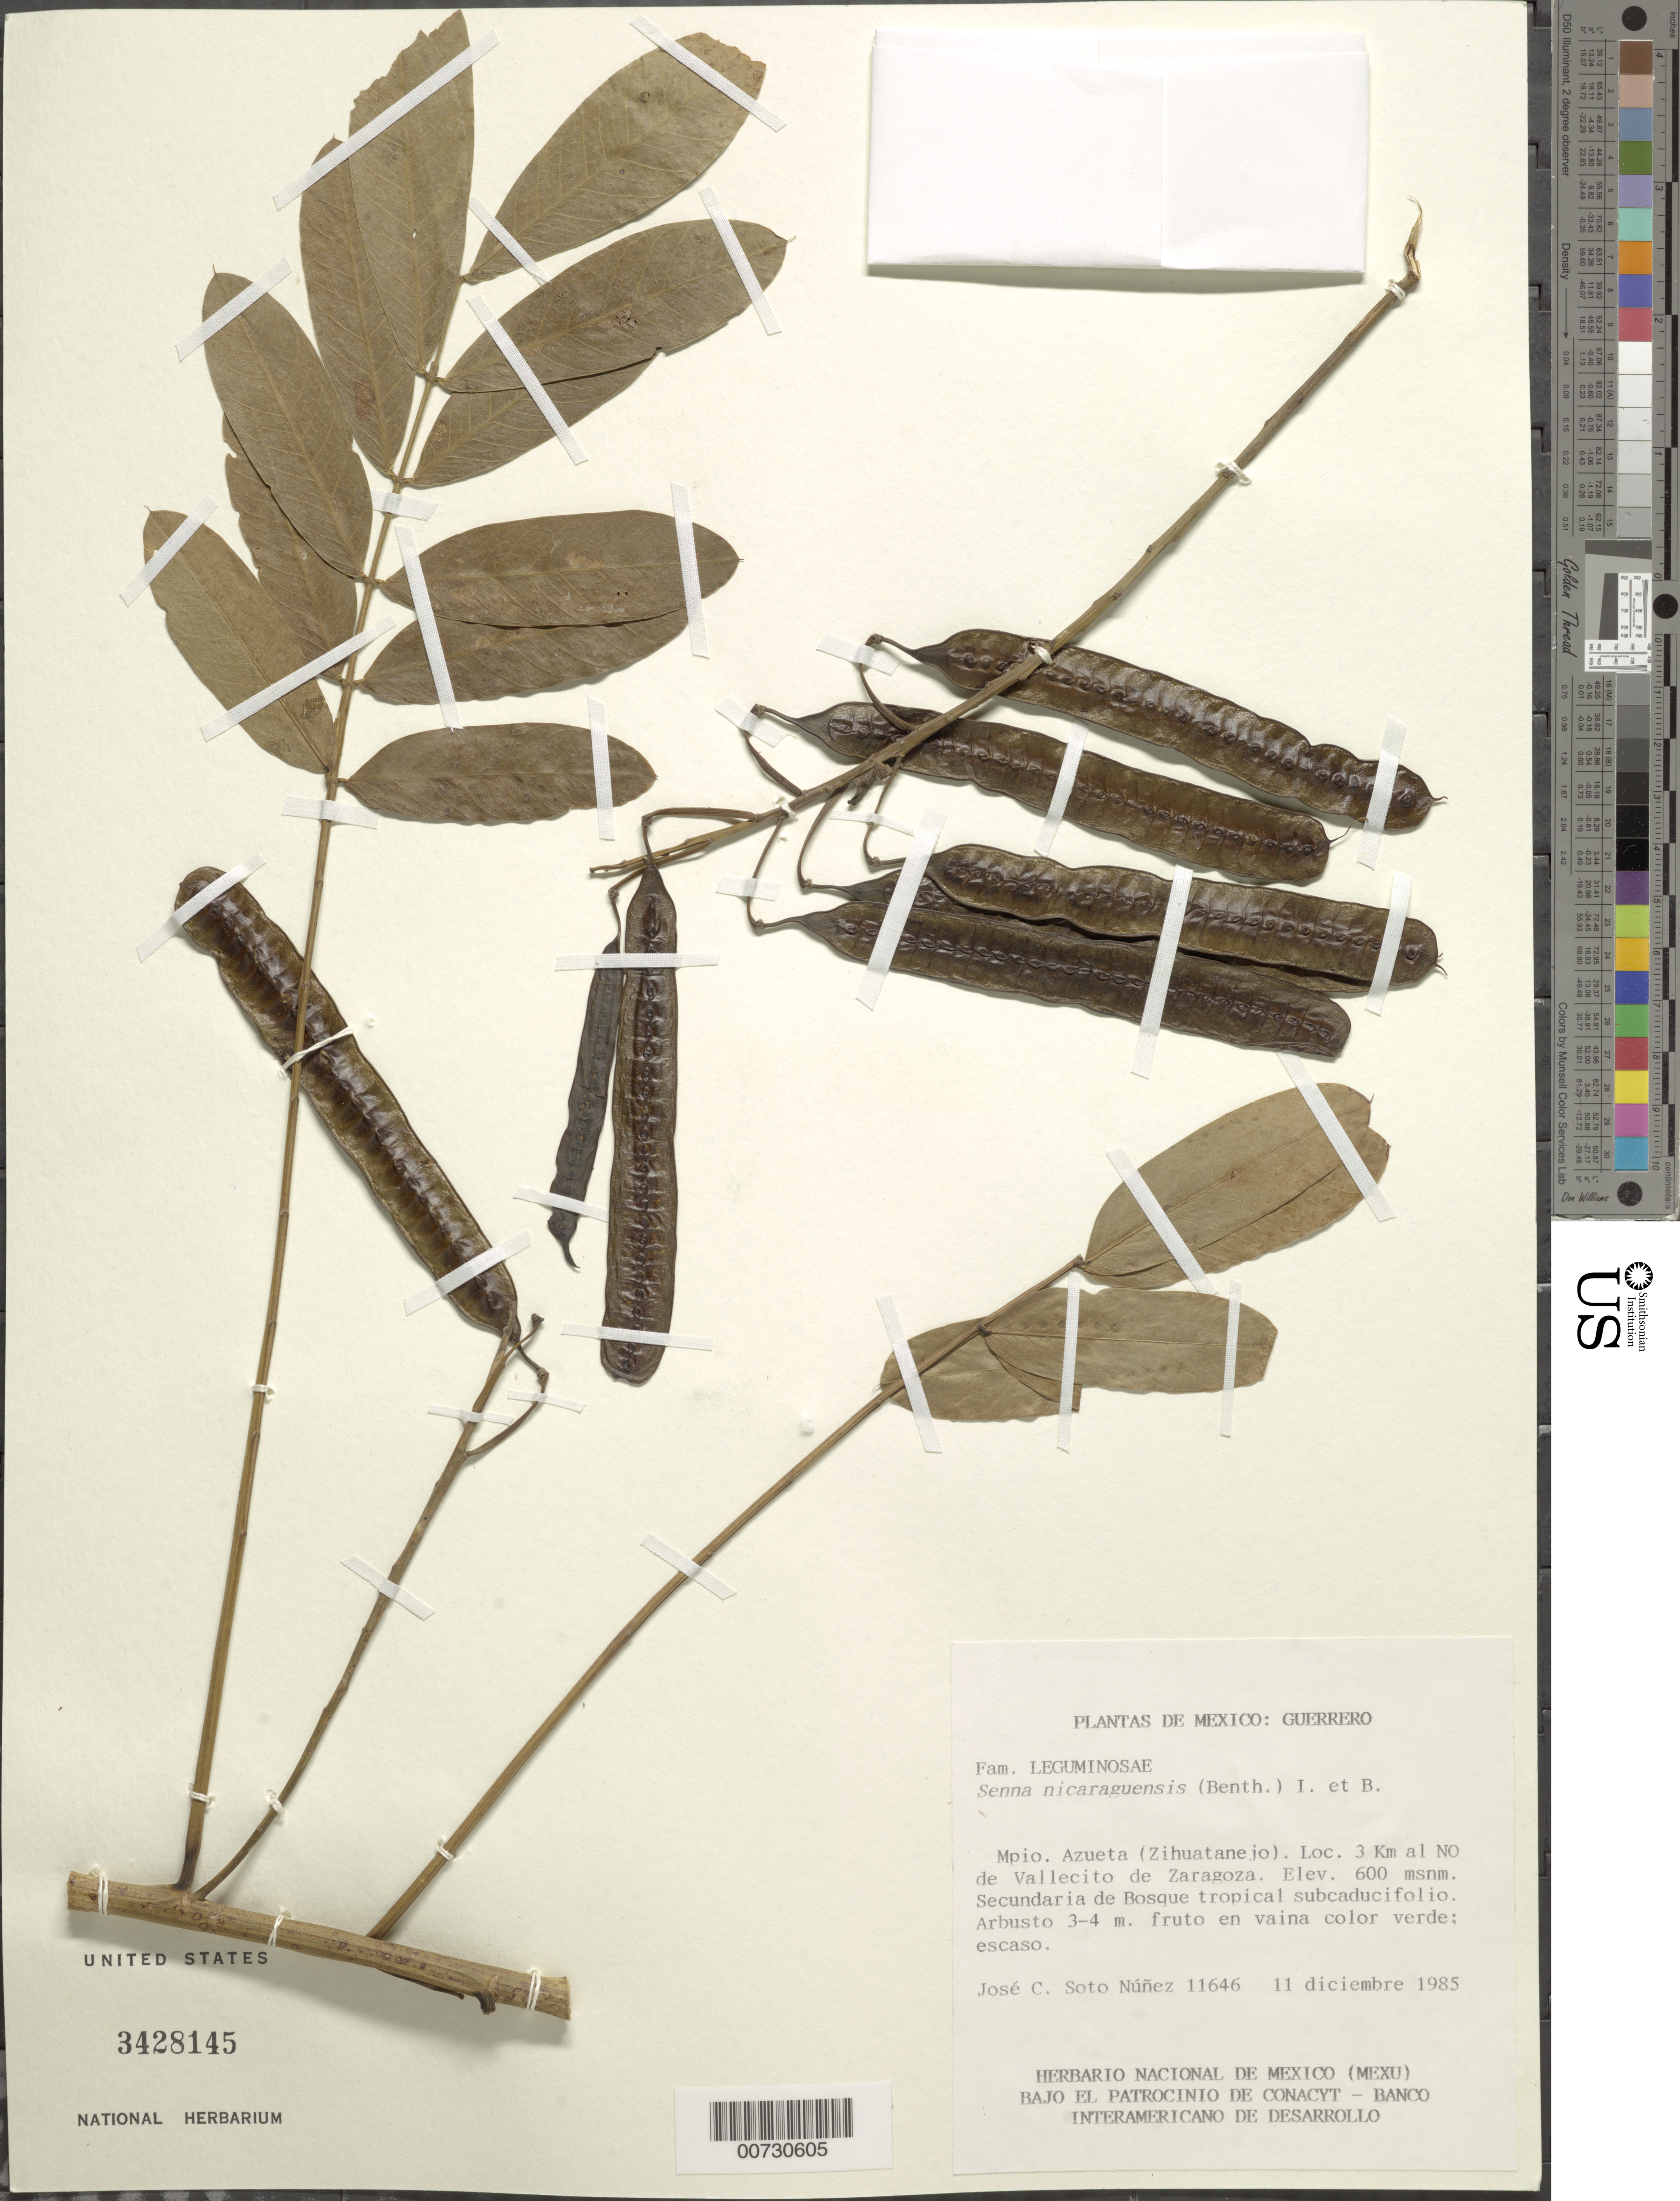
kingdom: Plantae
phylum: Tracheophyta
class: Magnoliopsida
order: Fabales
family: Fabaceae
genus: Senna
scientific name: Senna nicaraguensis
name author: (Benth.) H.S. Irwin & Barneby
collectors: J. C. Soto Núñez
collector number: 11646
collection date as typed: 11 Dec 1985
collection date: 1985-10-23/1985-12-11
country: Mexico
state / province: Guerrero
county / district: Azueta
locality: Loc. 3 Km al NO de Vallecito de Zaragoza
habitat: Secundaria de Bosque tropical subcaducifolio.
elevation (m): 600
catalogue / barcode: US 3428145